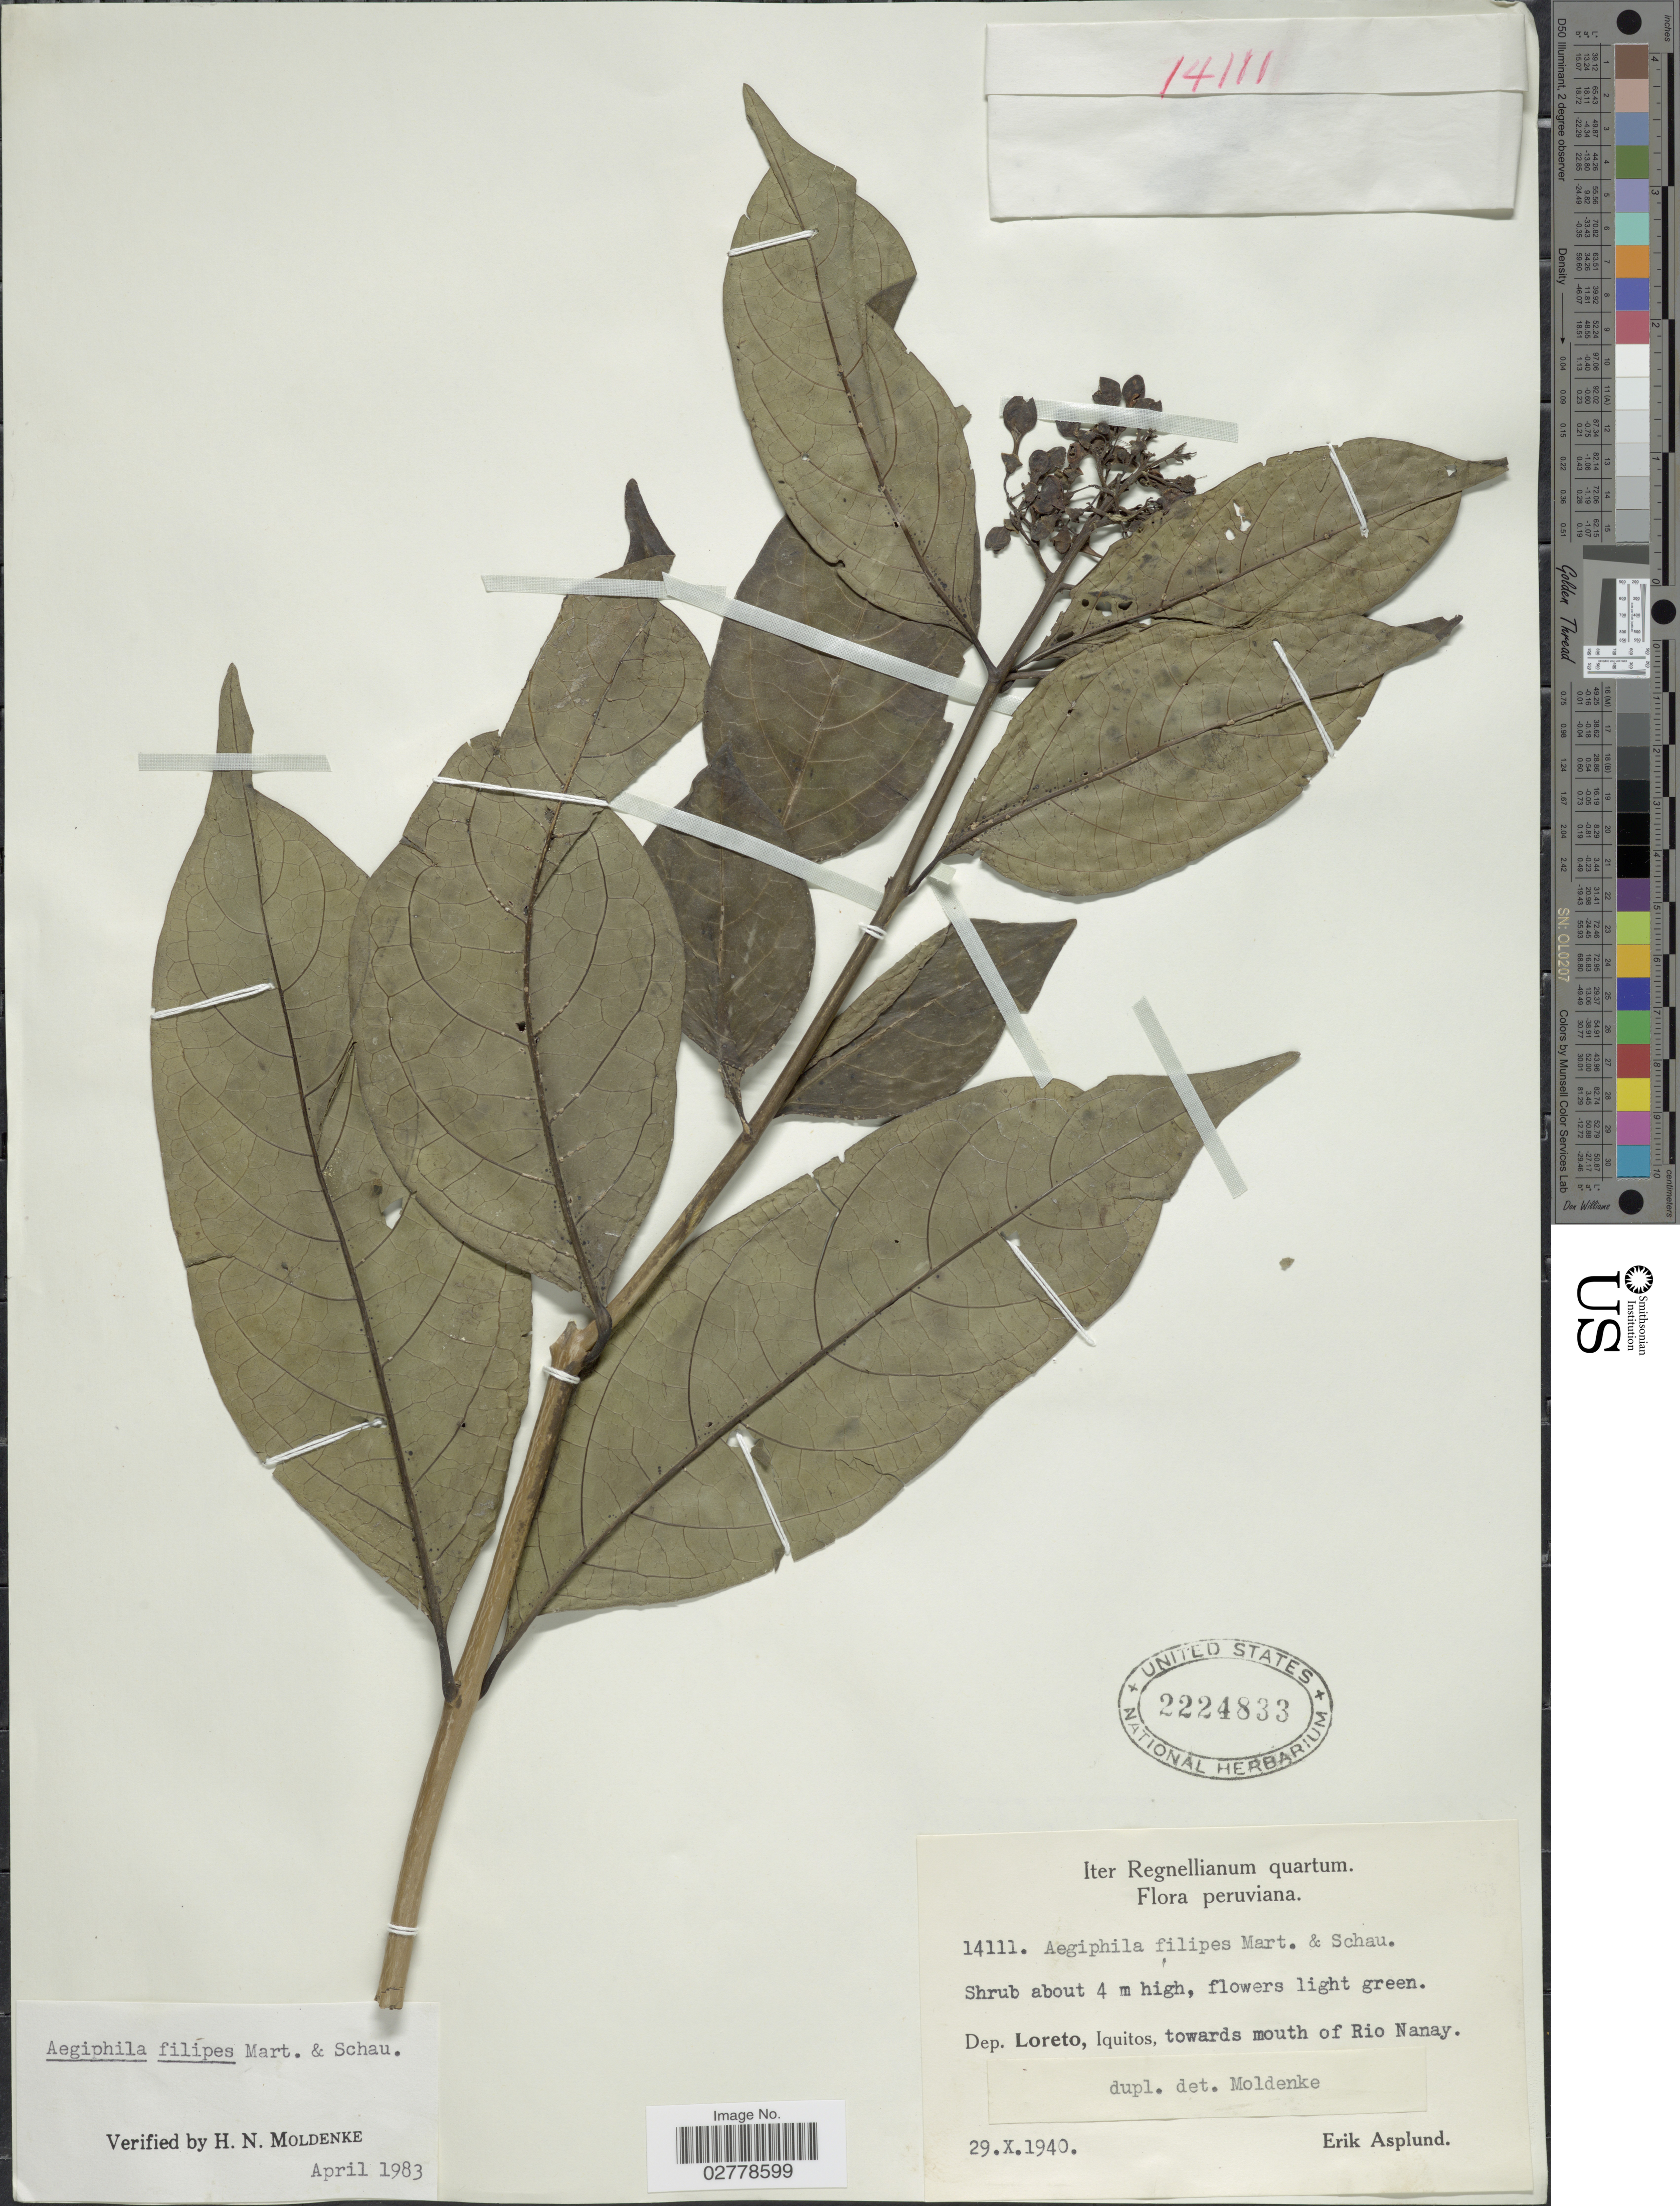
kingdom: Plantae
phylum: Tracheophyta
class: Magnoliopsida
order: Lamiales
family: Lamiaceae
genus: Aegiphila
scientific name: Aegiphila filipes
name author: Mart. & Schauer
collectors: E. Asplund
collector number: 14111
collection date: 1940-10-29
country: Peru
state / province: Loreto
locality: Dept. Loreto, Iquitos, towards mouth of Rio Nanay.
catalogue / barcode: US 2224833